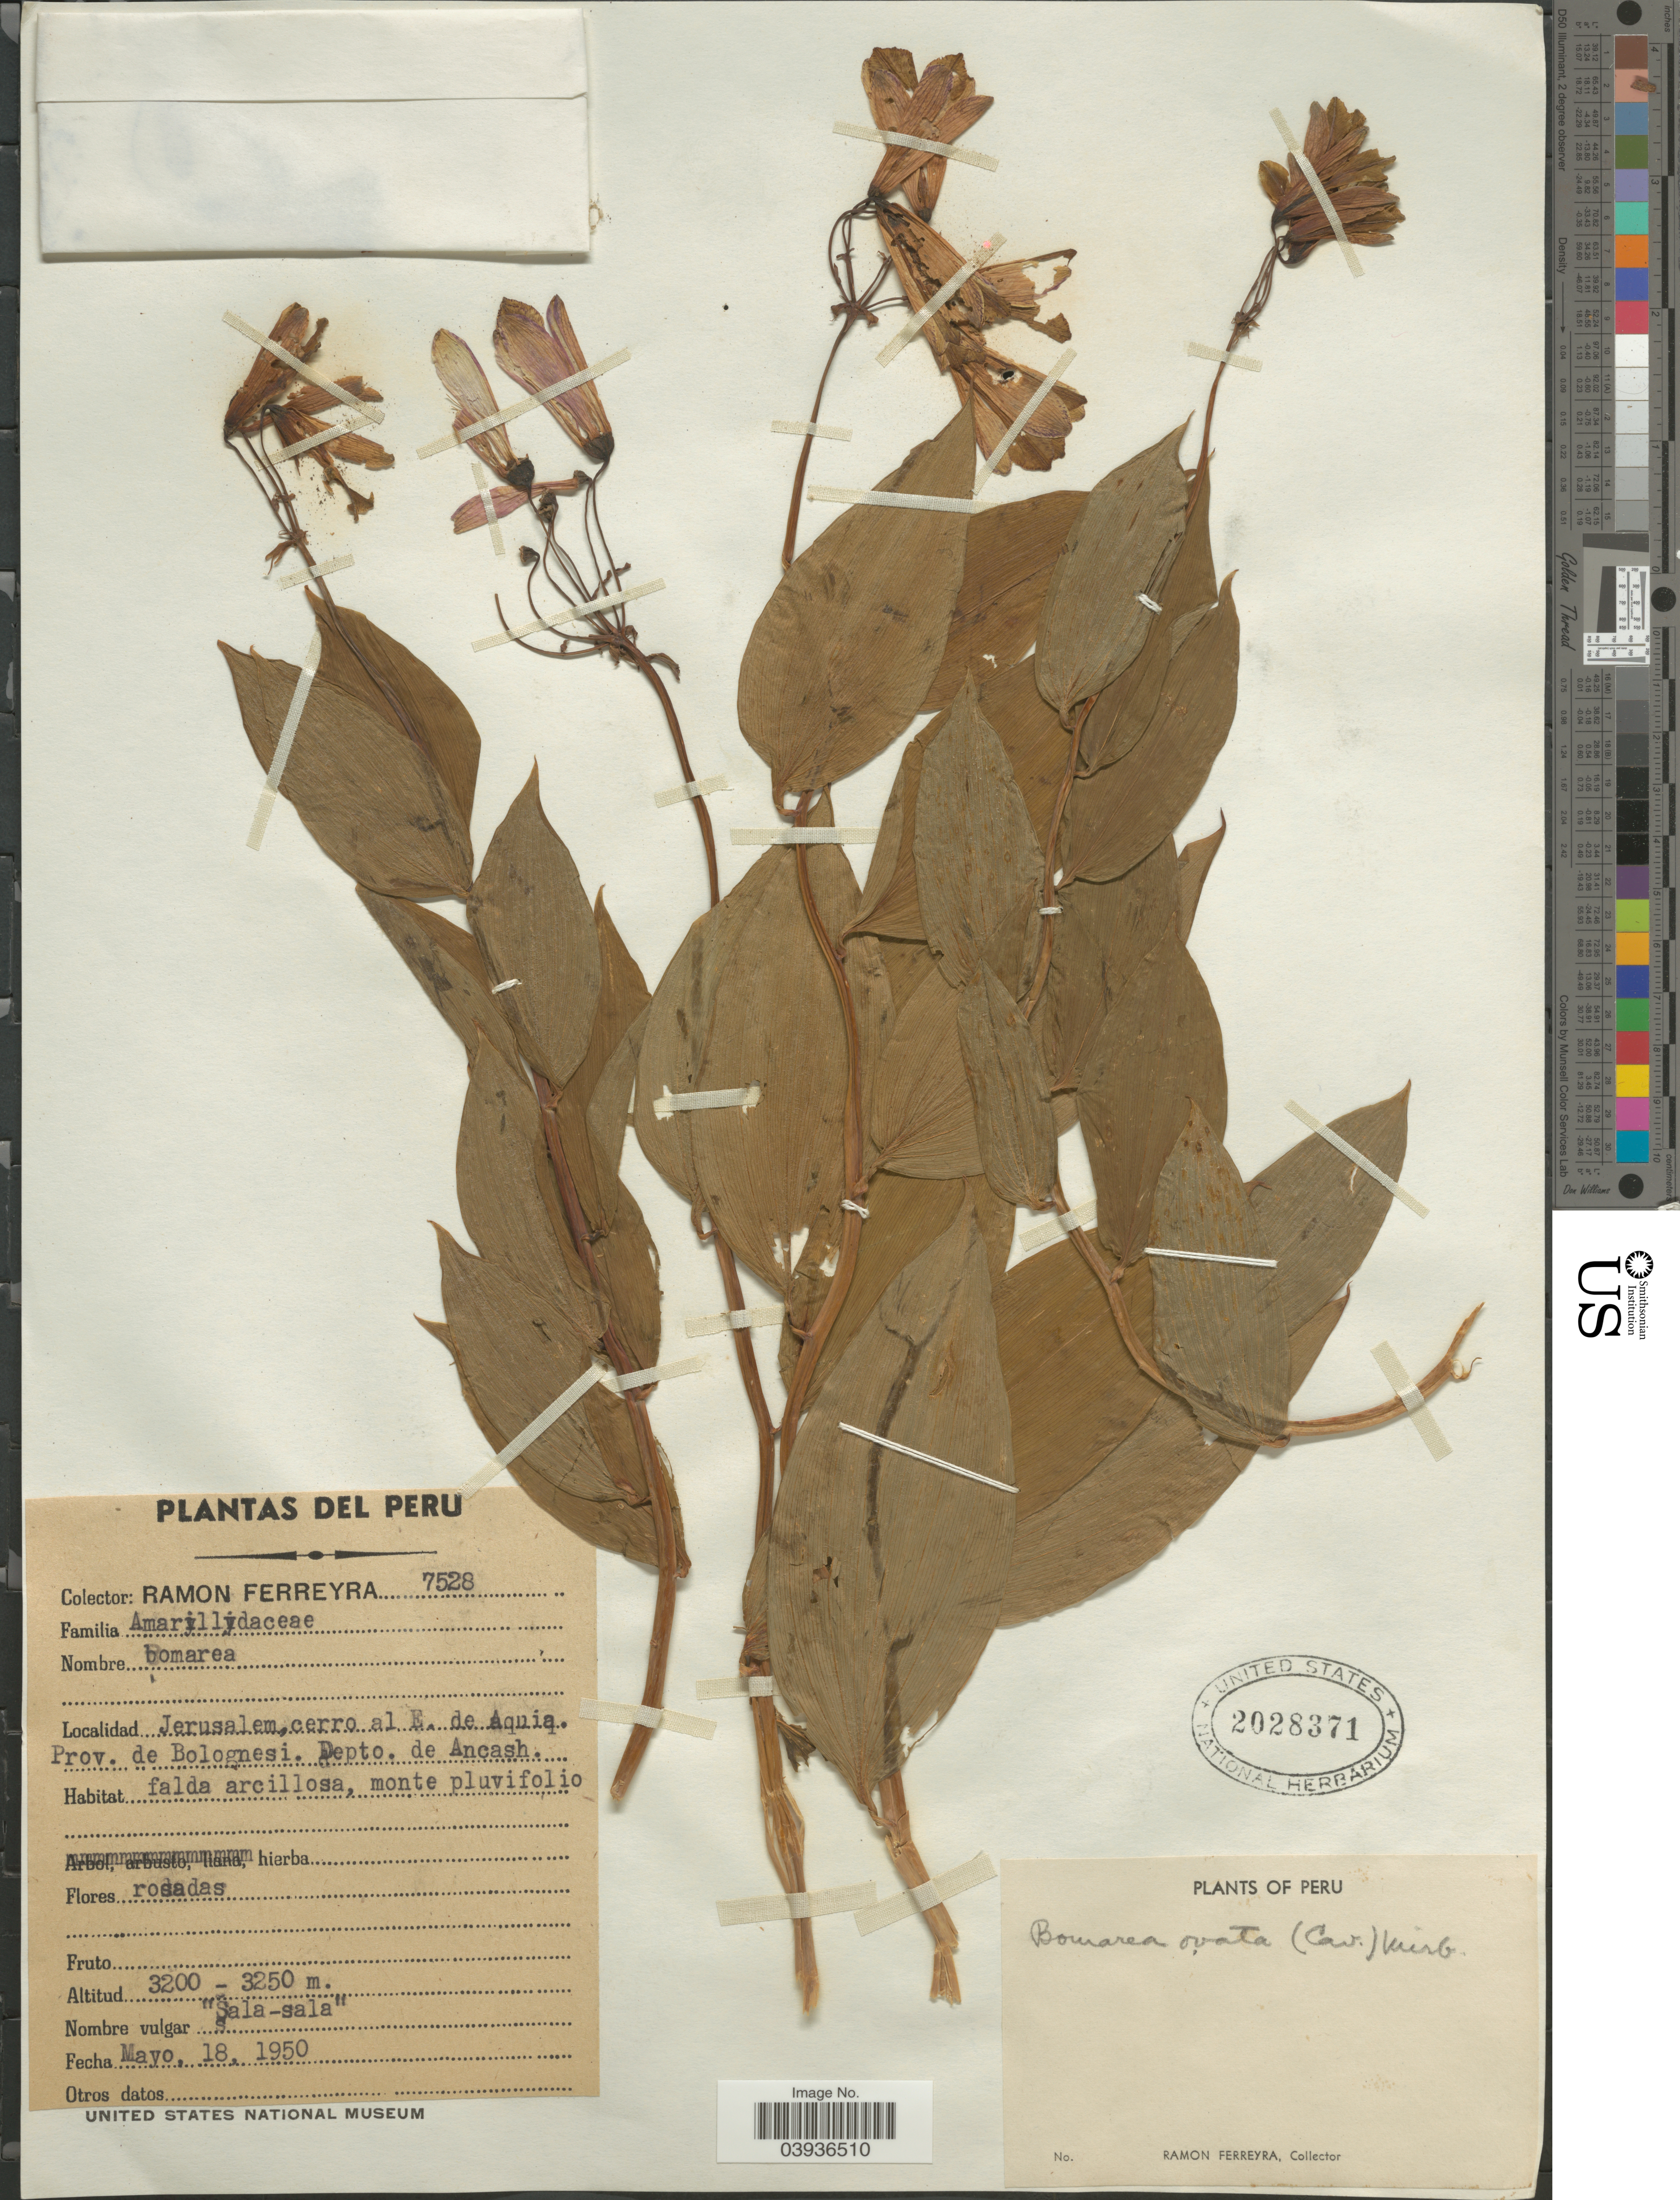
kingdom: Plantae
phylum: Tracheophyta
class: Liliopsida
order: Liliales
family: Alstroemeriaceae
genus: Bomarea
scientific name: Bomarea ovata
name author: (Cav.) Mirb.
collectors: R. A. Ferreyra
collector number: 7528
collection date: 1950-05-18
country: Peru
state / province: Ancash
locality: Jerusalem, cerro al E. de Aqnia. Prov. de Bolognesi. Depto. de Ancash.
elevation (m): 3200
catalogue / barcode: US 2028371